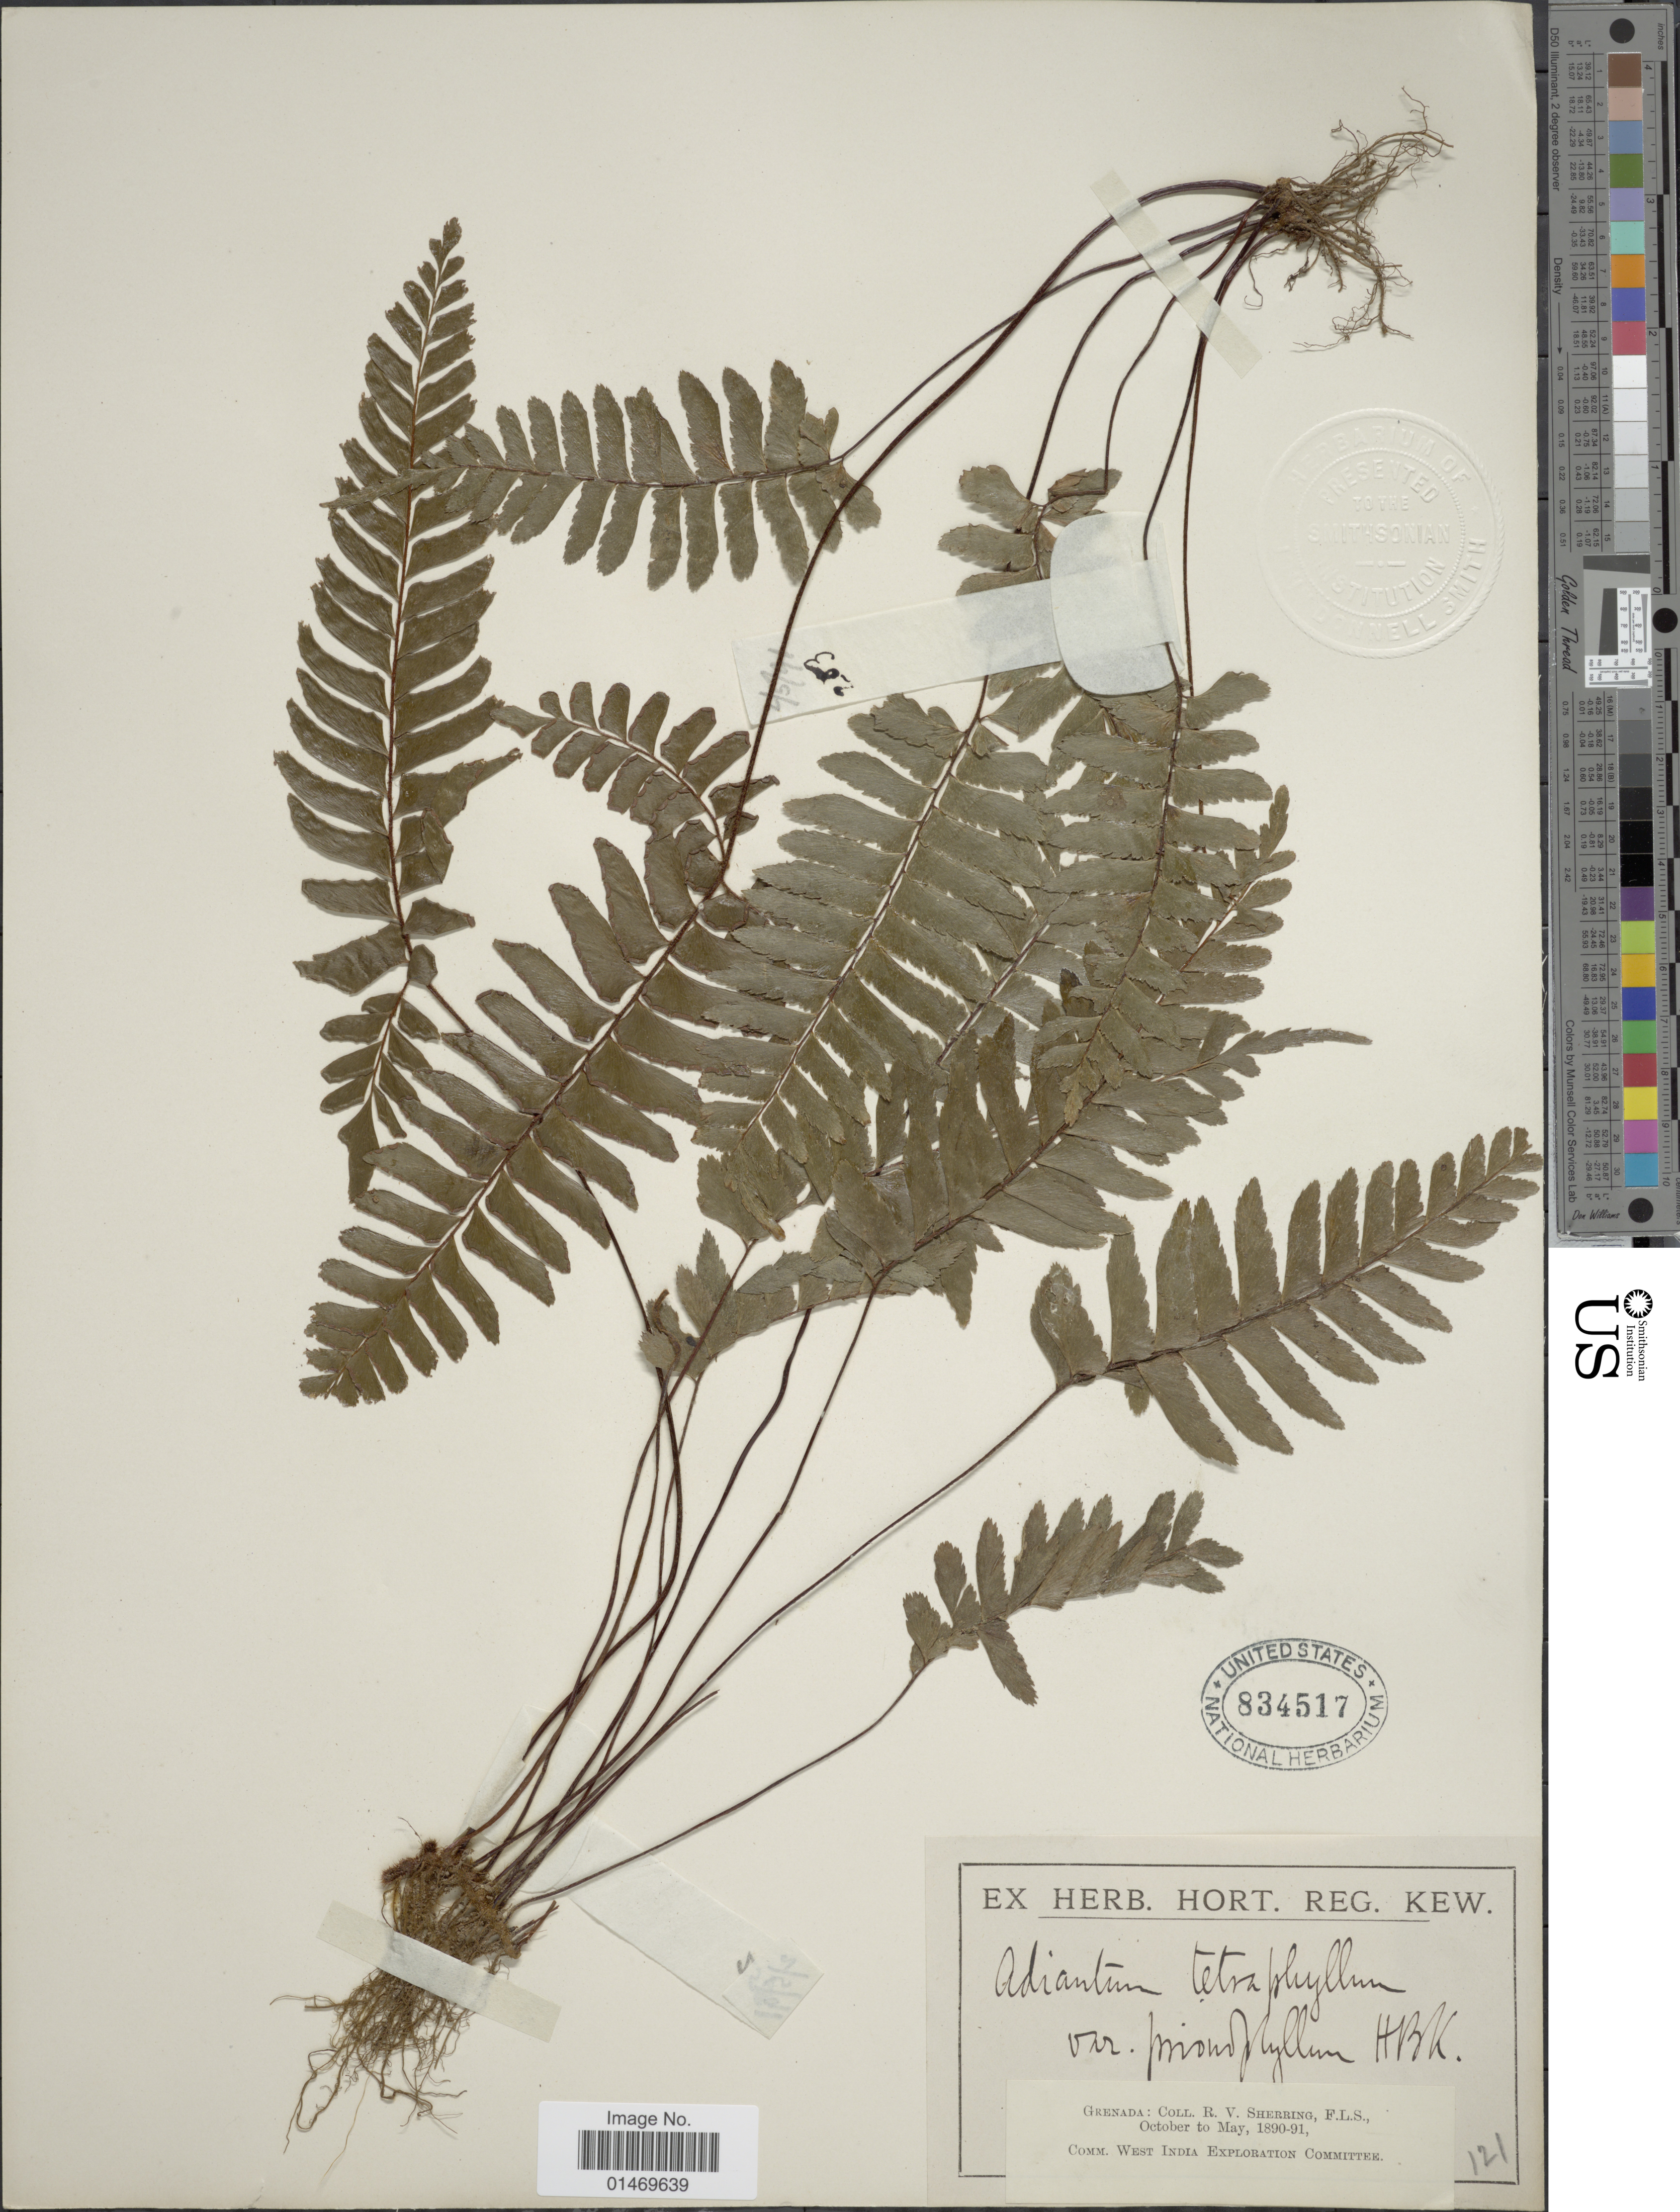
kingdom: Plantae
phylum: Tracheophyta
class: Polypodiopsida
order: Polypodiales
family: Pteridaceae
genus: Adiantum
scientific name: Adiantum tetraphyllum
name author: Humb. & Bonpl. ex Willd.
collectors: R. Sherring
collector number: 121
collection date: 1890-10/1891-05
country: Grenada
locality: Grenada. West India Exploration.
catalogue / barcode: US 834517